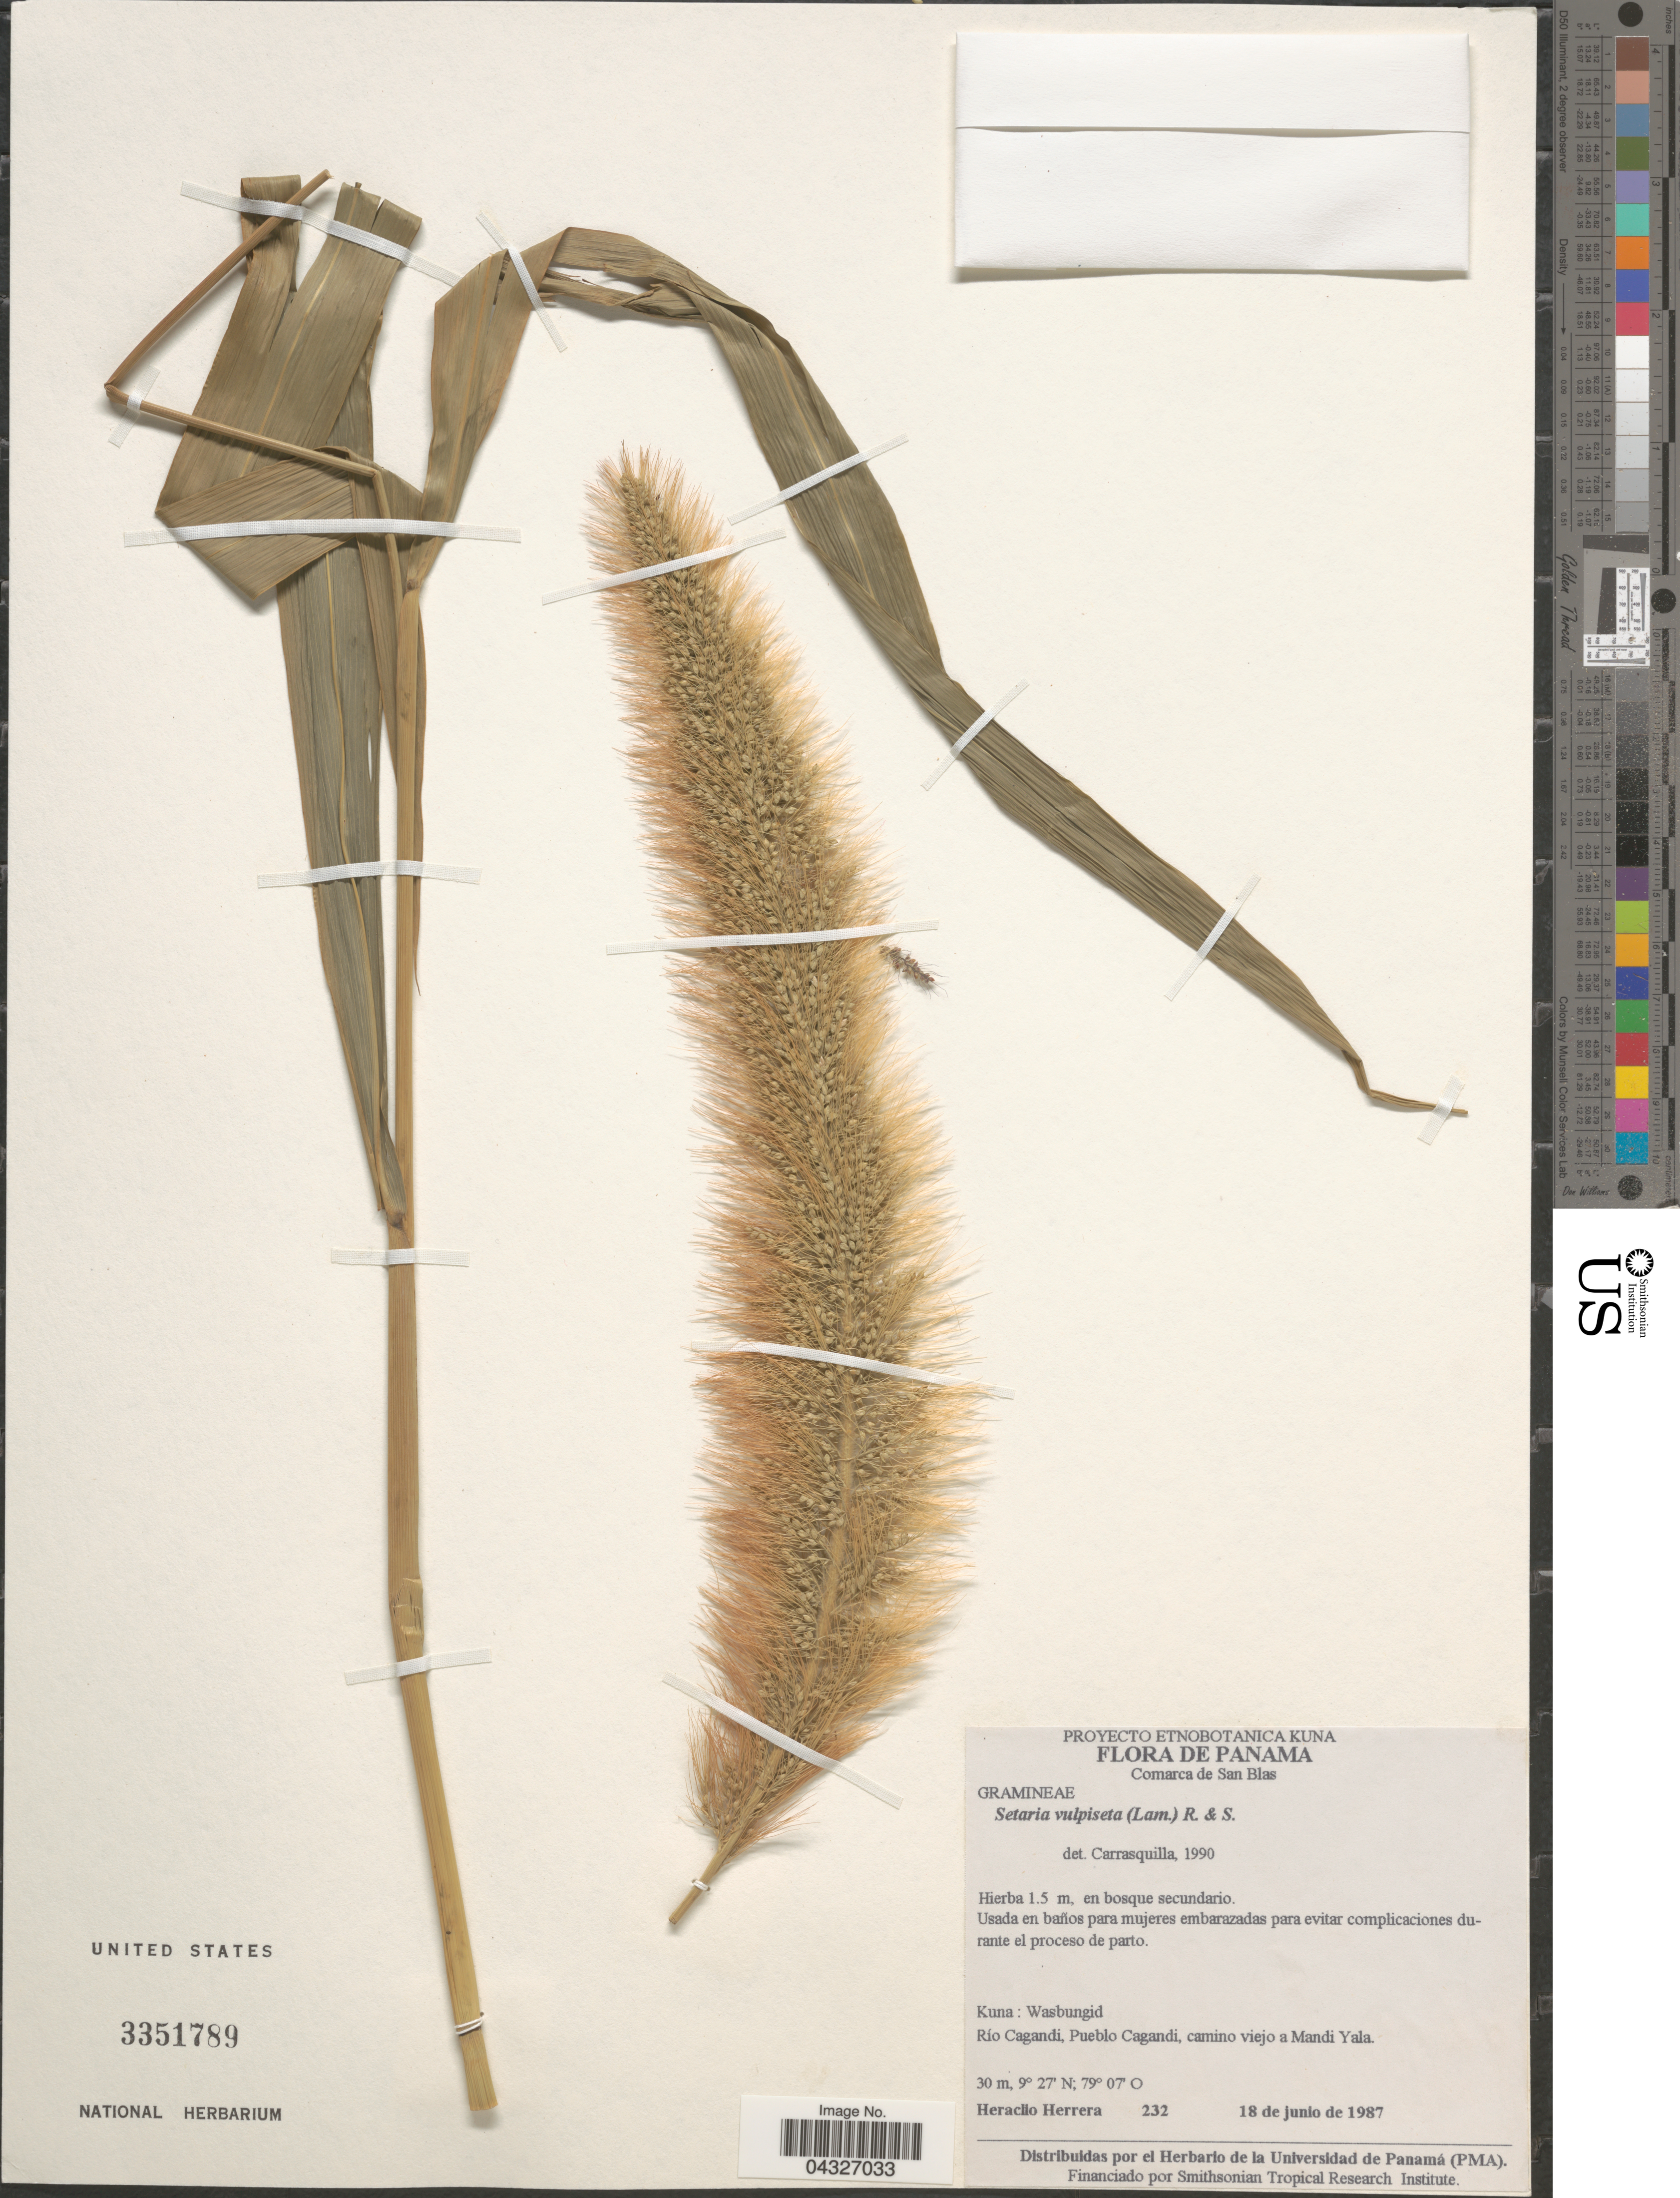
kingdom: Plantae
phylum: Tracheophyta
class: Liliopsida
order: Poales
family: Poaceae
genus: Setaria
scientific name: Setaria vulpiseta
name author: (Lam.) Roem. & Schult.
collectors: H. Herrera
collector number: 232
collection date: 1987-06-18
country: Panama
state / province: Kuna Yala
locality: Comarca de San Blas. Kuna : Wasbungid. Río Cagandi, Pueblo Cagandi, camino viejo a Mandi Yala.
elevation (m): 30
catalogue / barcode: US 3351789